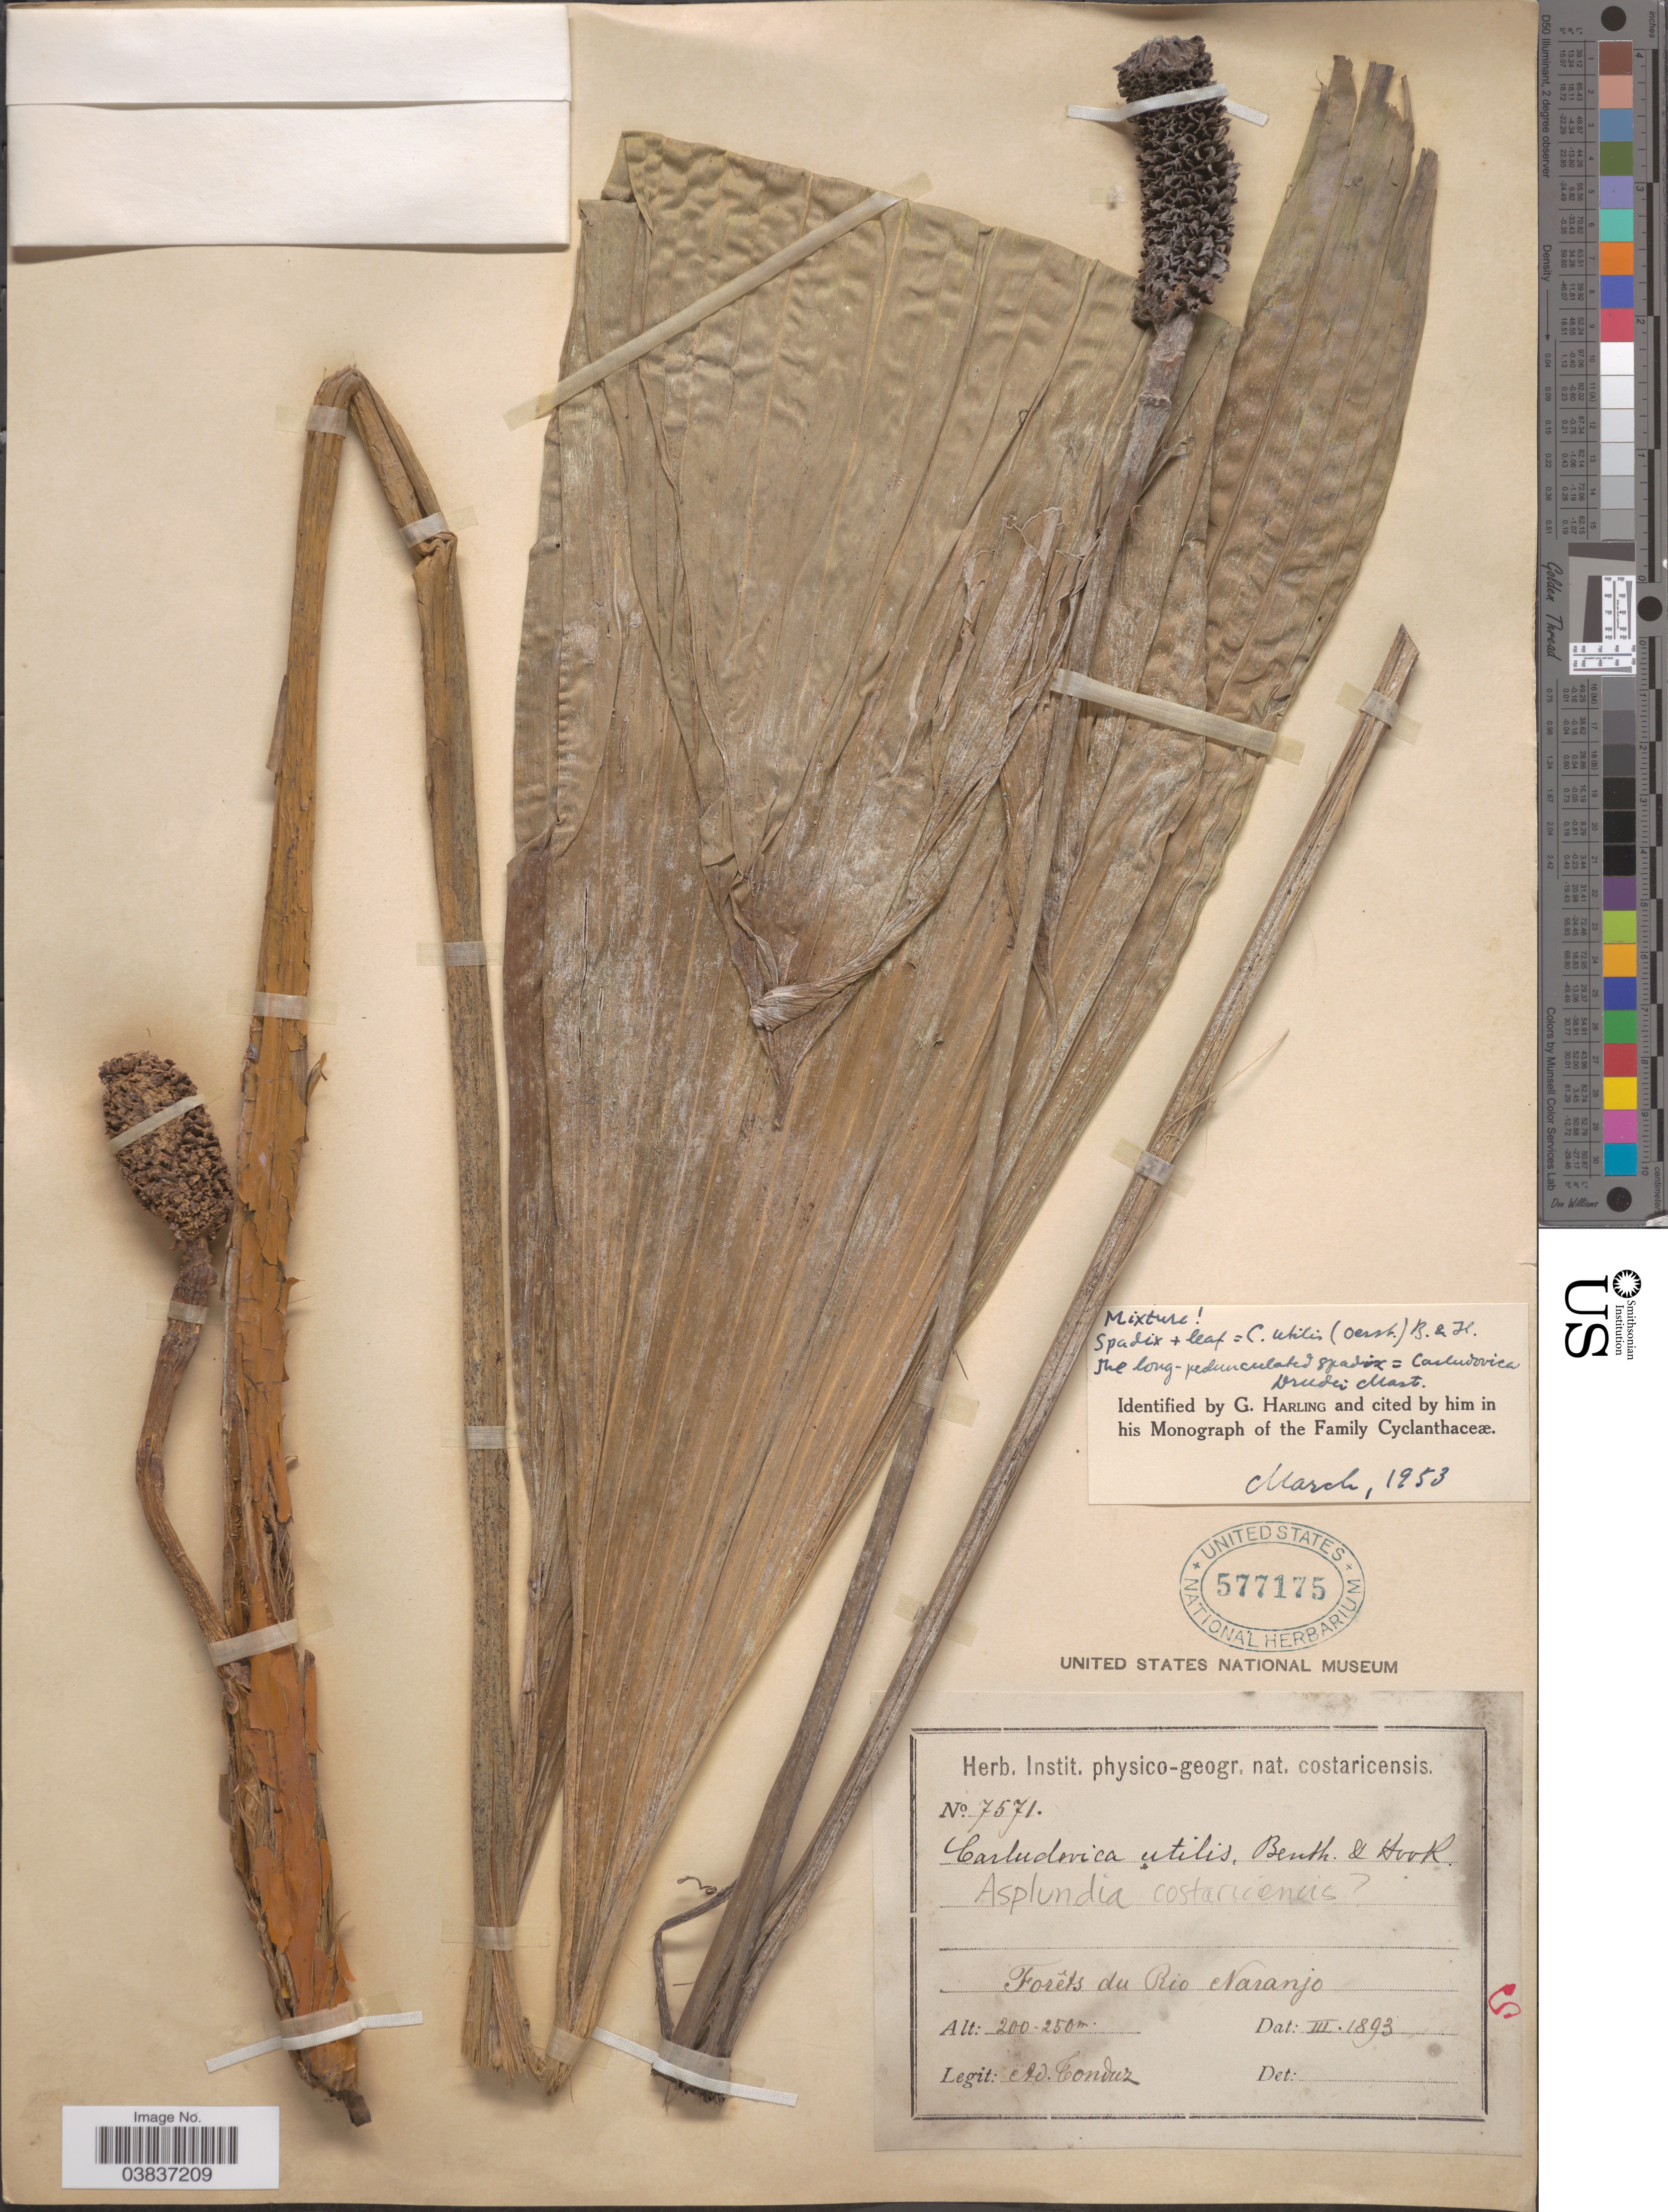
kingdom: Plantae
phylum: Tracheophyta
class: Liliopsida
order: Pandanales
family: Cyclanthaceae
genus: Carludovica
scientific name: Carludovica drudei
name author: Mast.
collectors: A. Tonduz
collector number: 7571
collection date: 1893-03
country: Costa Rica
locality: Forêts du Rio Naranjo.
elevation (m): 200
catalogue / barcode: US 577175